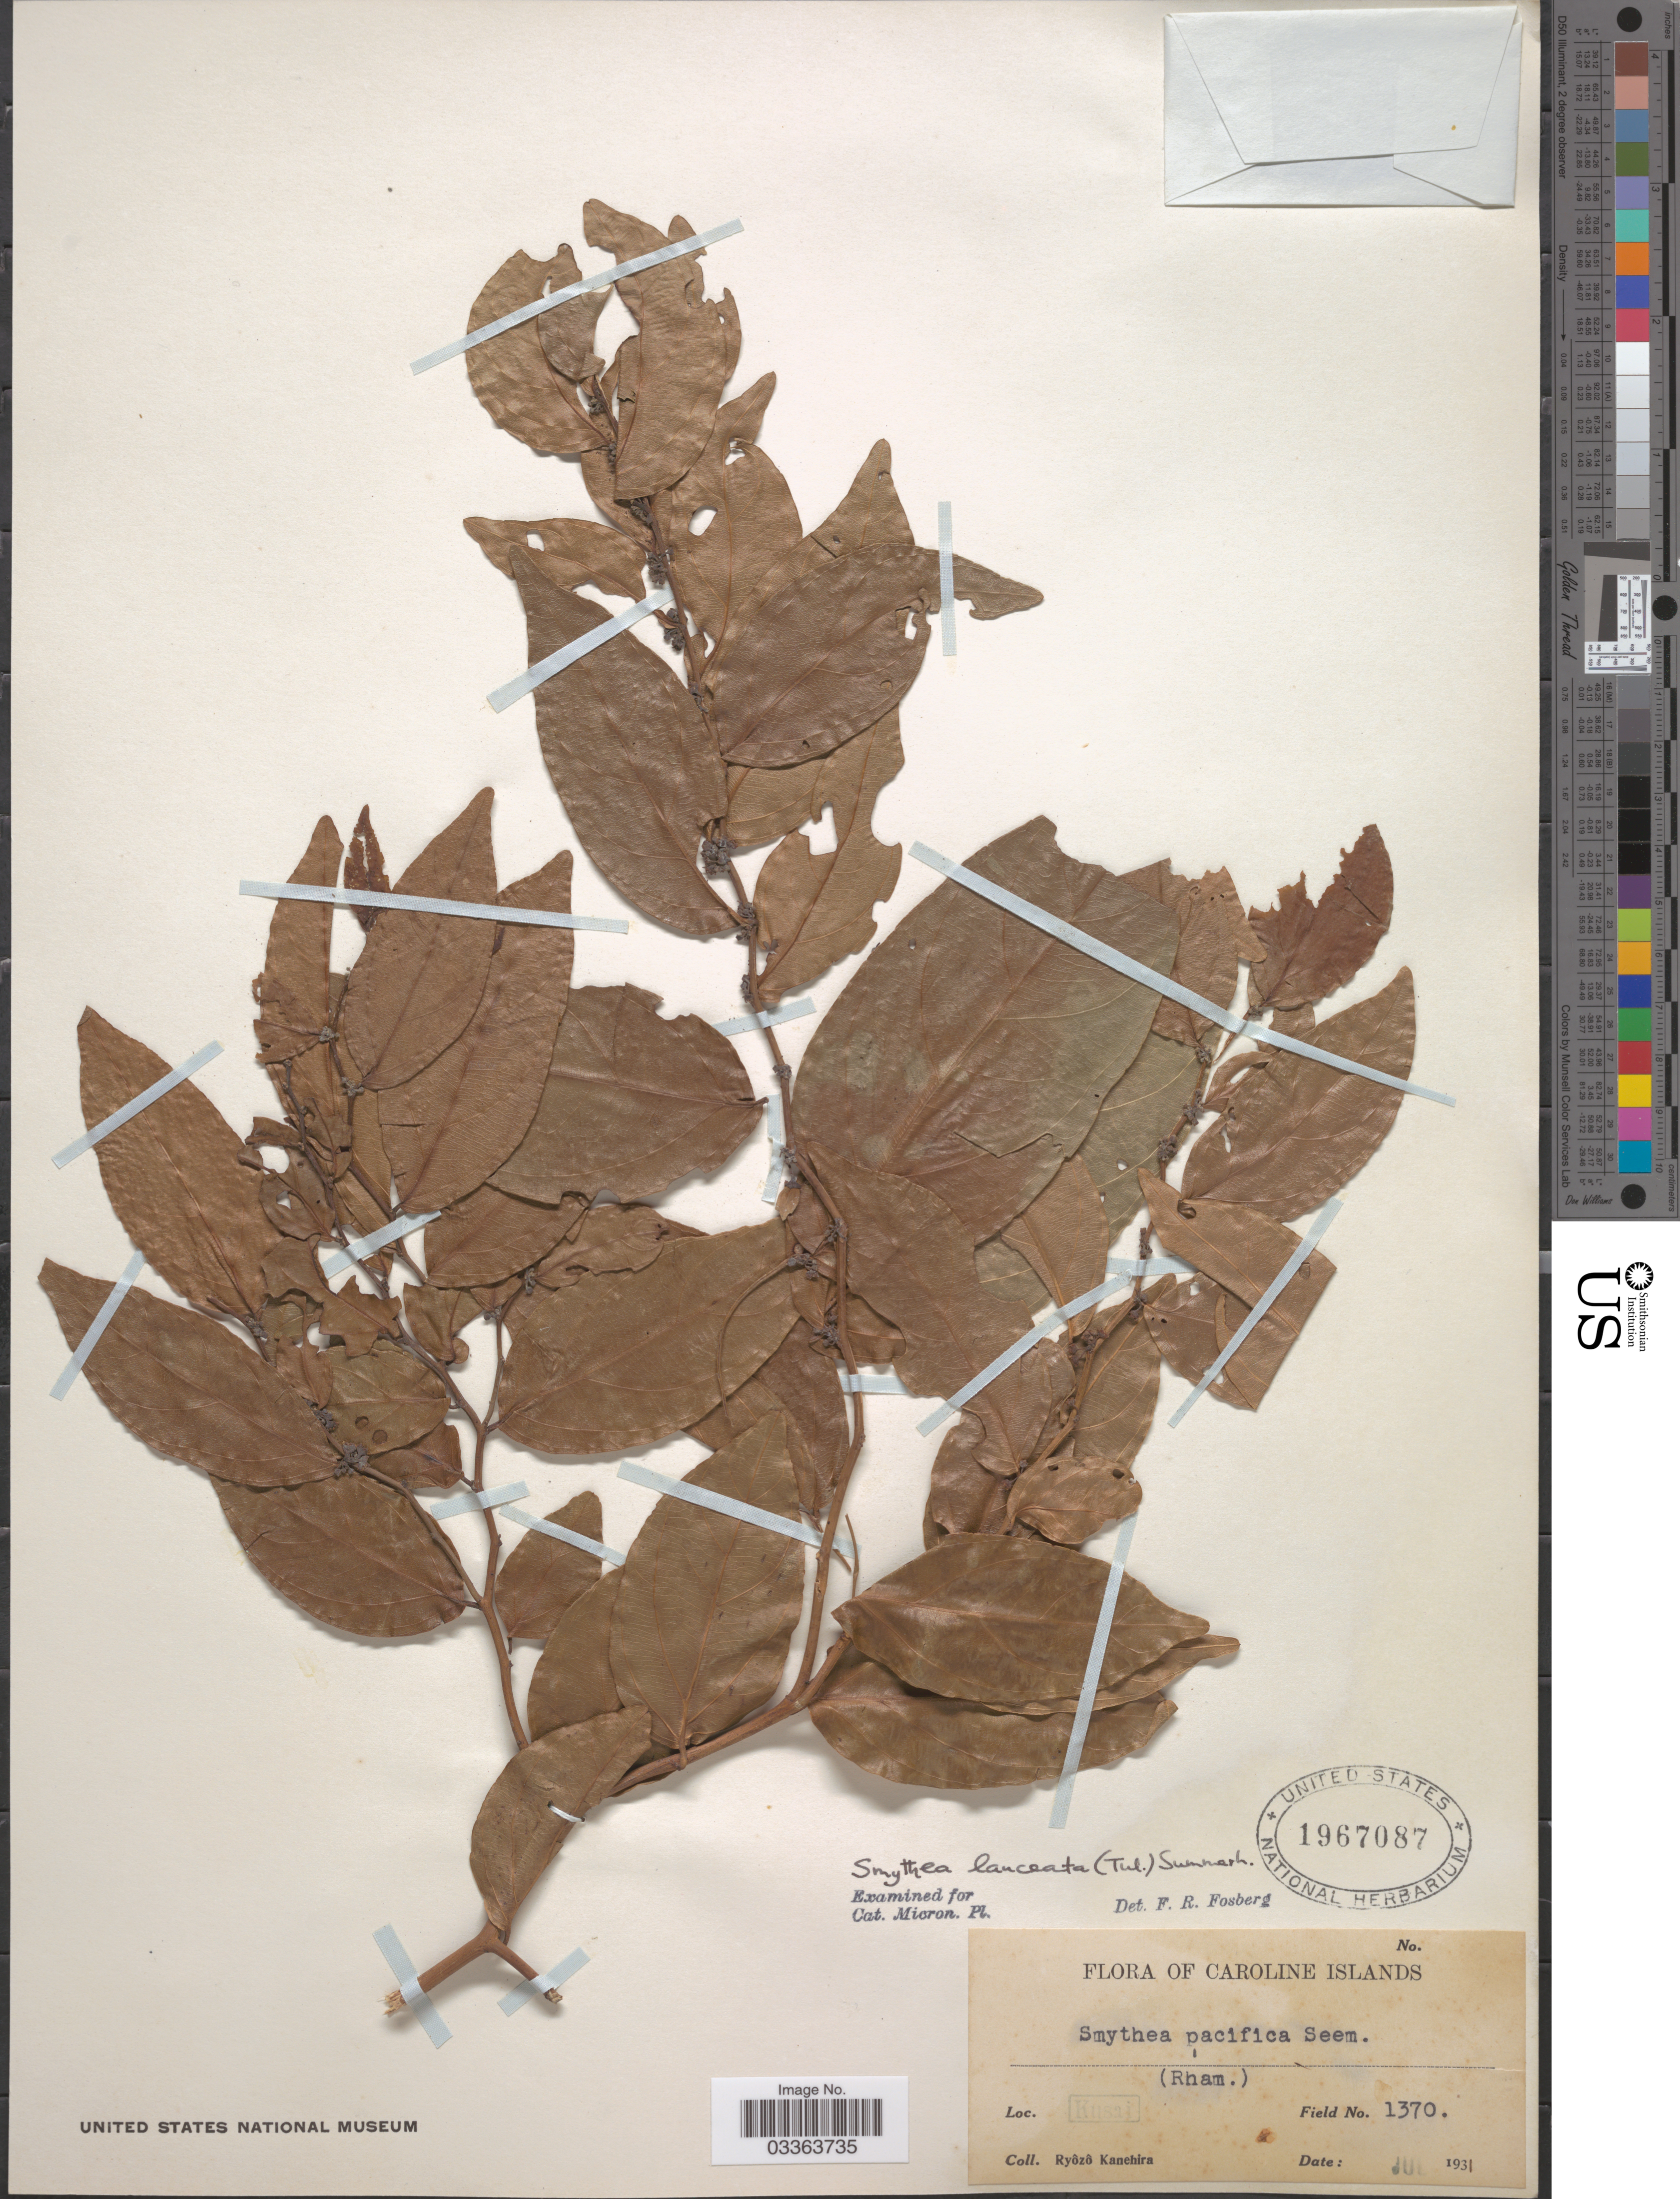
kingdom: Plantae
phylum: Tracheophyta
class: Magnoliopsida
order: Rosales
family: Rhamnaceae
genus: Smythea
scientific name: Smythea lanceata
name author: Summerh.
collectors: R. Kanehira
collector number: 1370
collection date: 1931-07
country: Micronesia, Federated States of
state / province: Kosrae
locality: Caroline Islands. Kusai.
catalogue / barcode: US 1967087